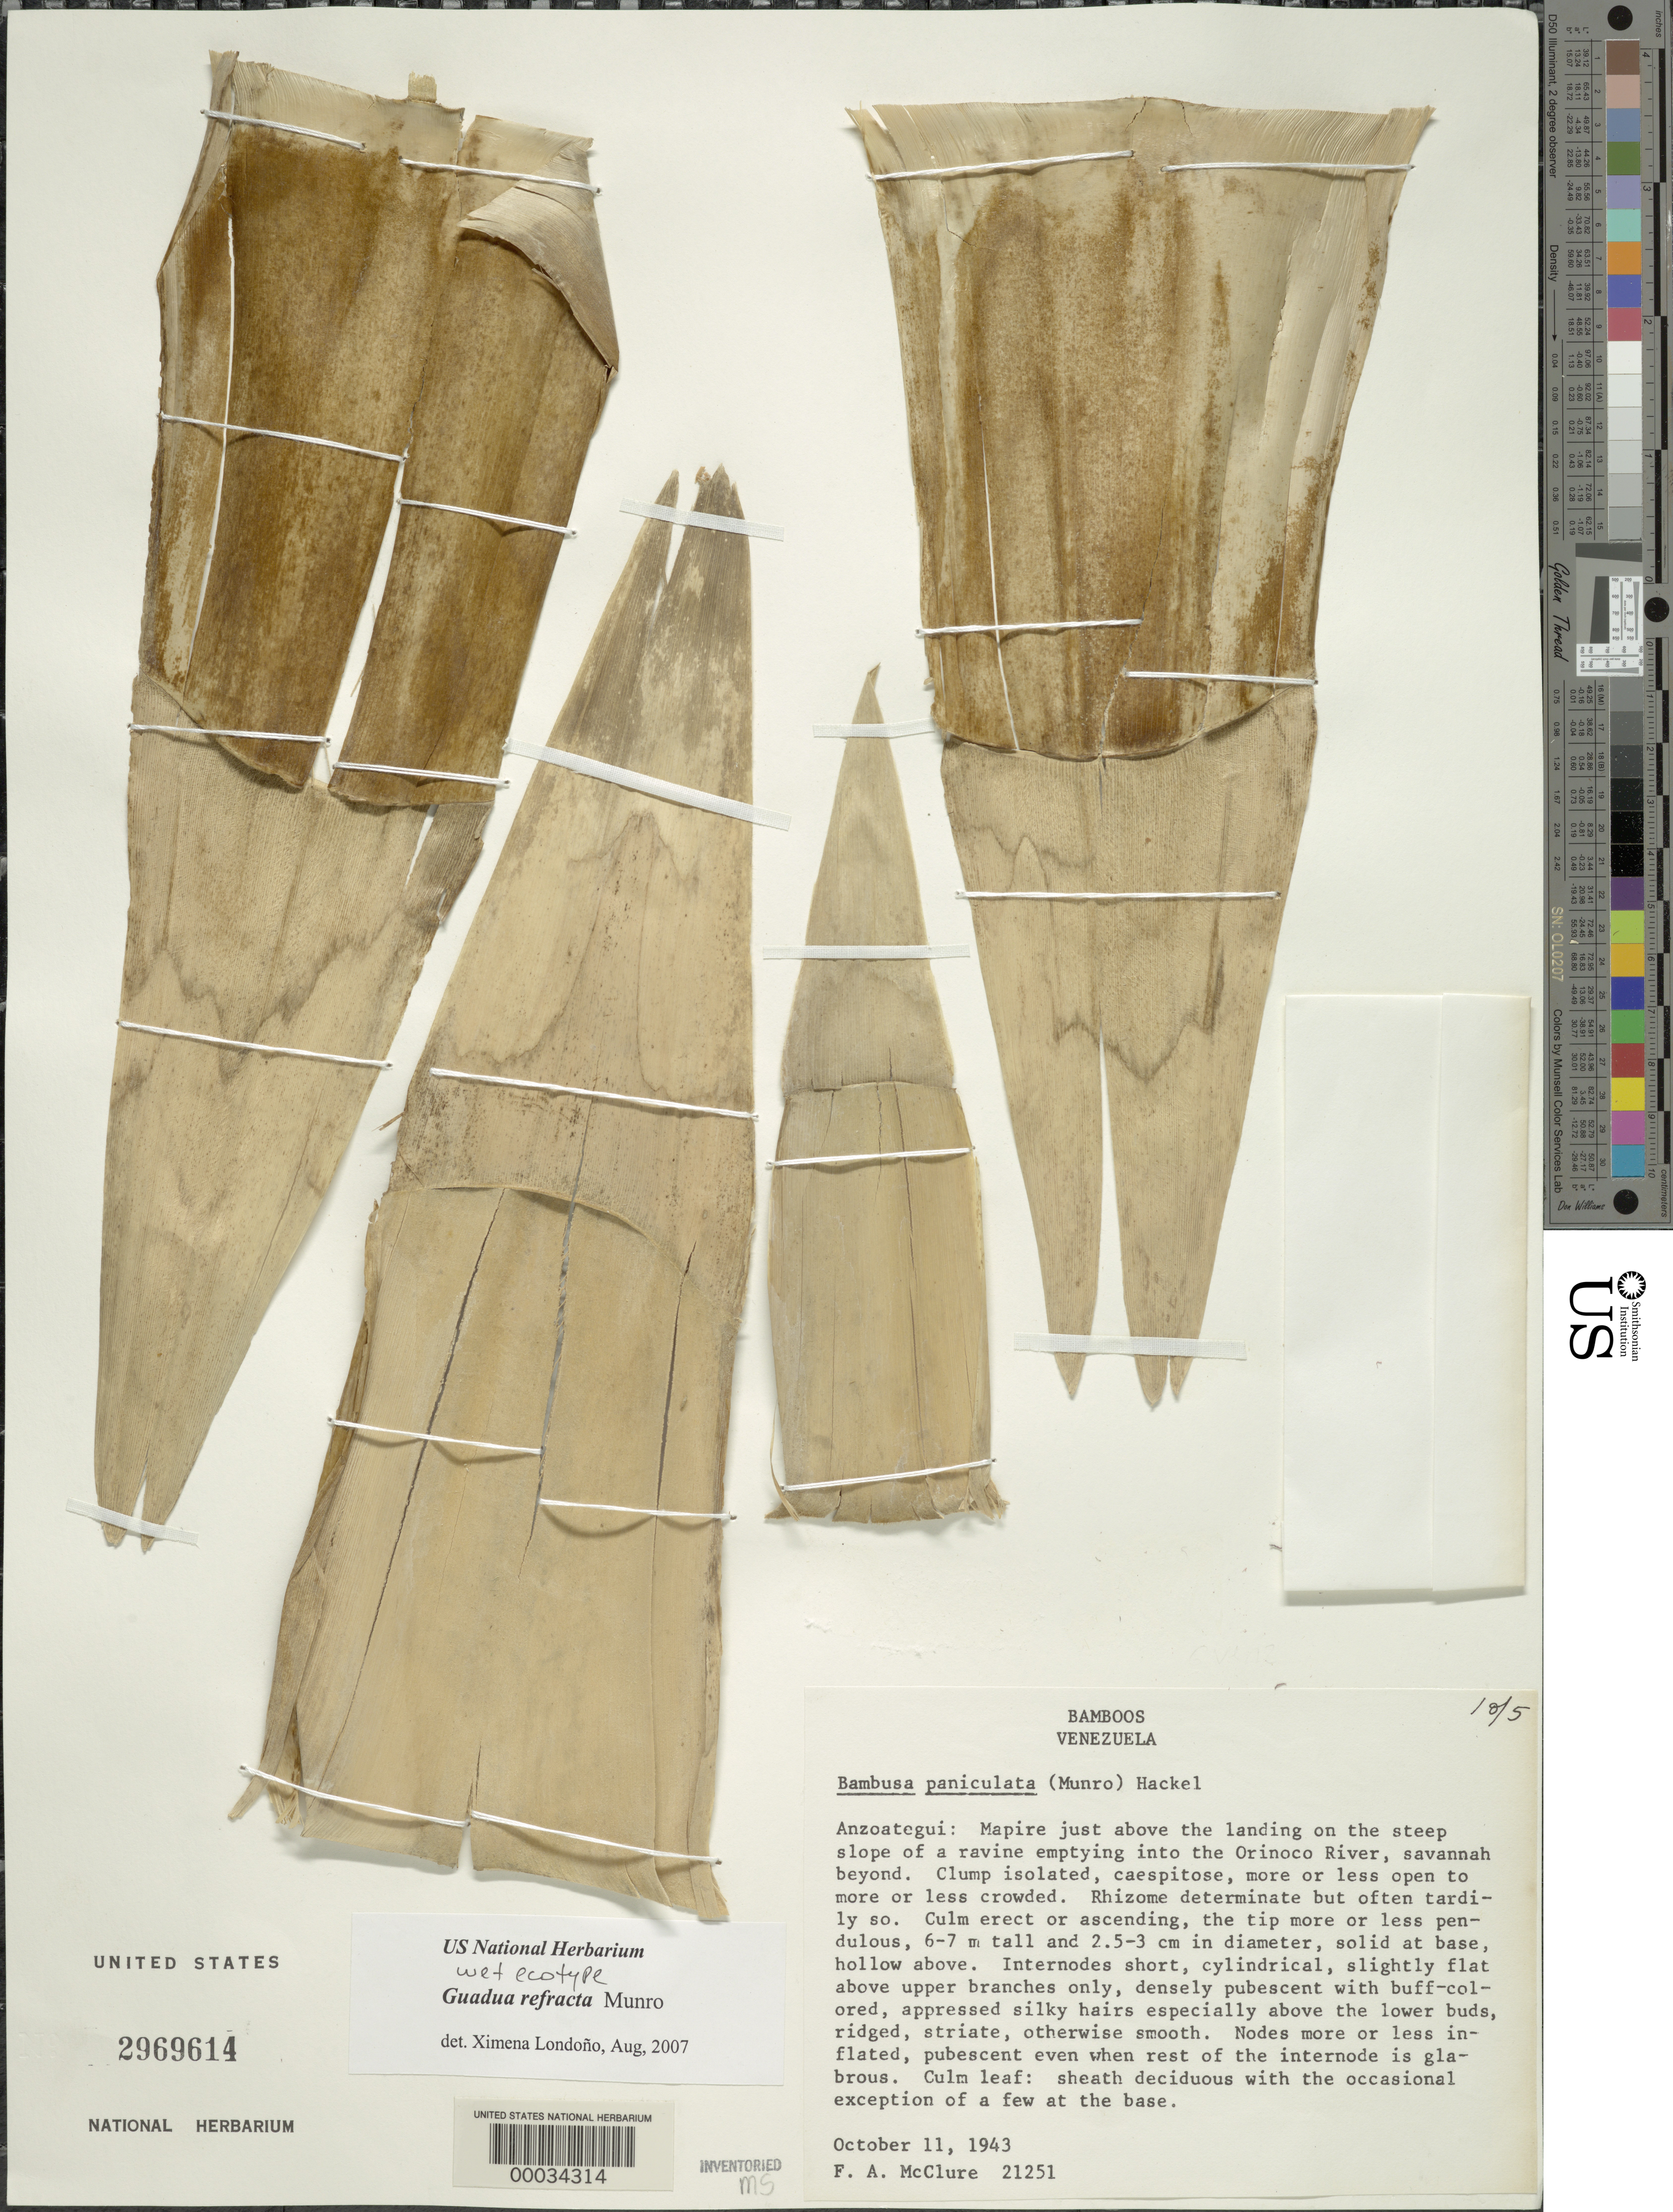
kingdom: Plantae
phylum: Tracheophyta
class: Liliopsida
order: Poales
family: Poaceae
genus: Guadua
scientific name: Guadua venezuelae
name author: Munro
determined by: McMurchie, Elizabeth, (UNITED STATES)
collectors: F. A. McClure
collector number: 21251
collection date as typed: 11 Oct 1943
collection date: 1943-10-11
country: Venezuela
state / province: Anzoategui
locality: Mapire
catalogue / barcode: US 2969614